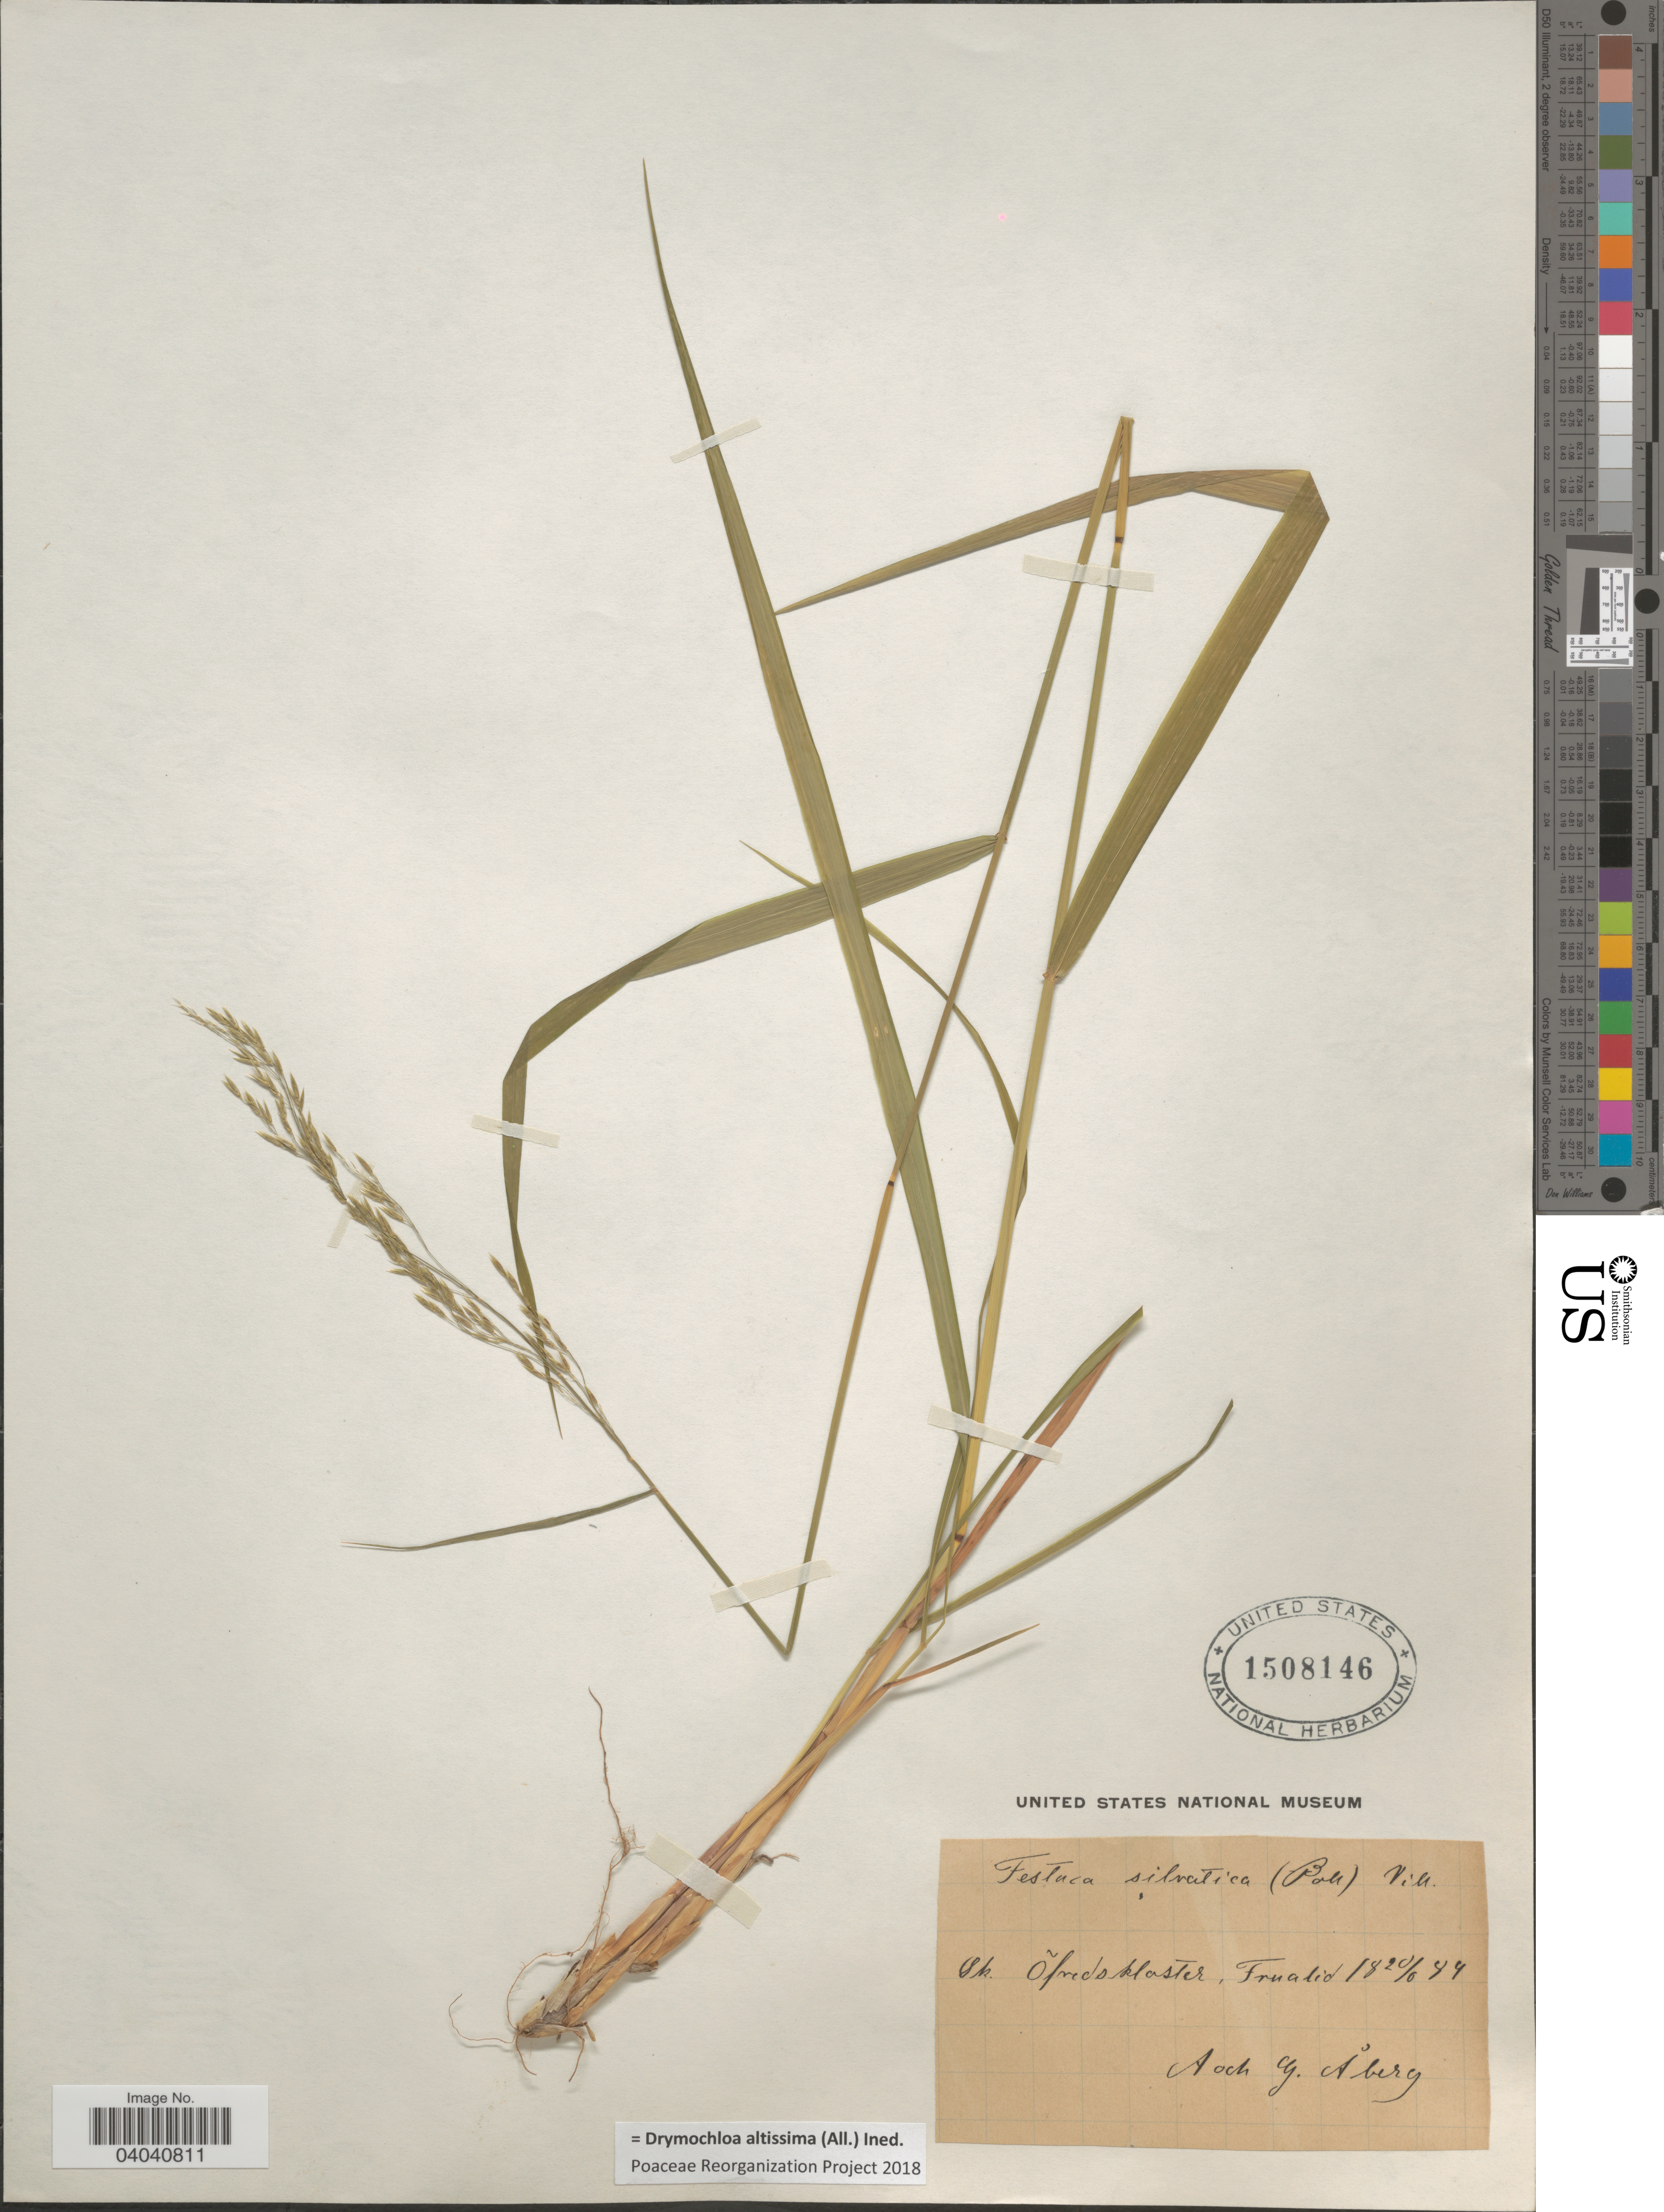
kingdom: Plantae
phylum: Tracheophyta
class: Liliopsida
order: Poales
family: Poaceae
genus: Drymochloa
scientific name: Drymochloa altissima (All.) ined.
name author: (All.)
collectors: G. Aberg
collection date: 1844-06-20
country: Sweden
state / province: Skåne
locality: Sk. Õfvedskloster. Trualid.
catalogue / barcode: US 1508146